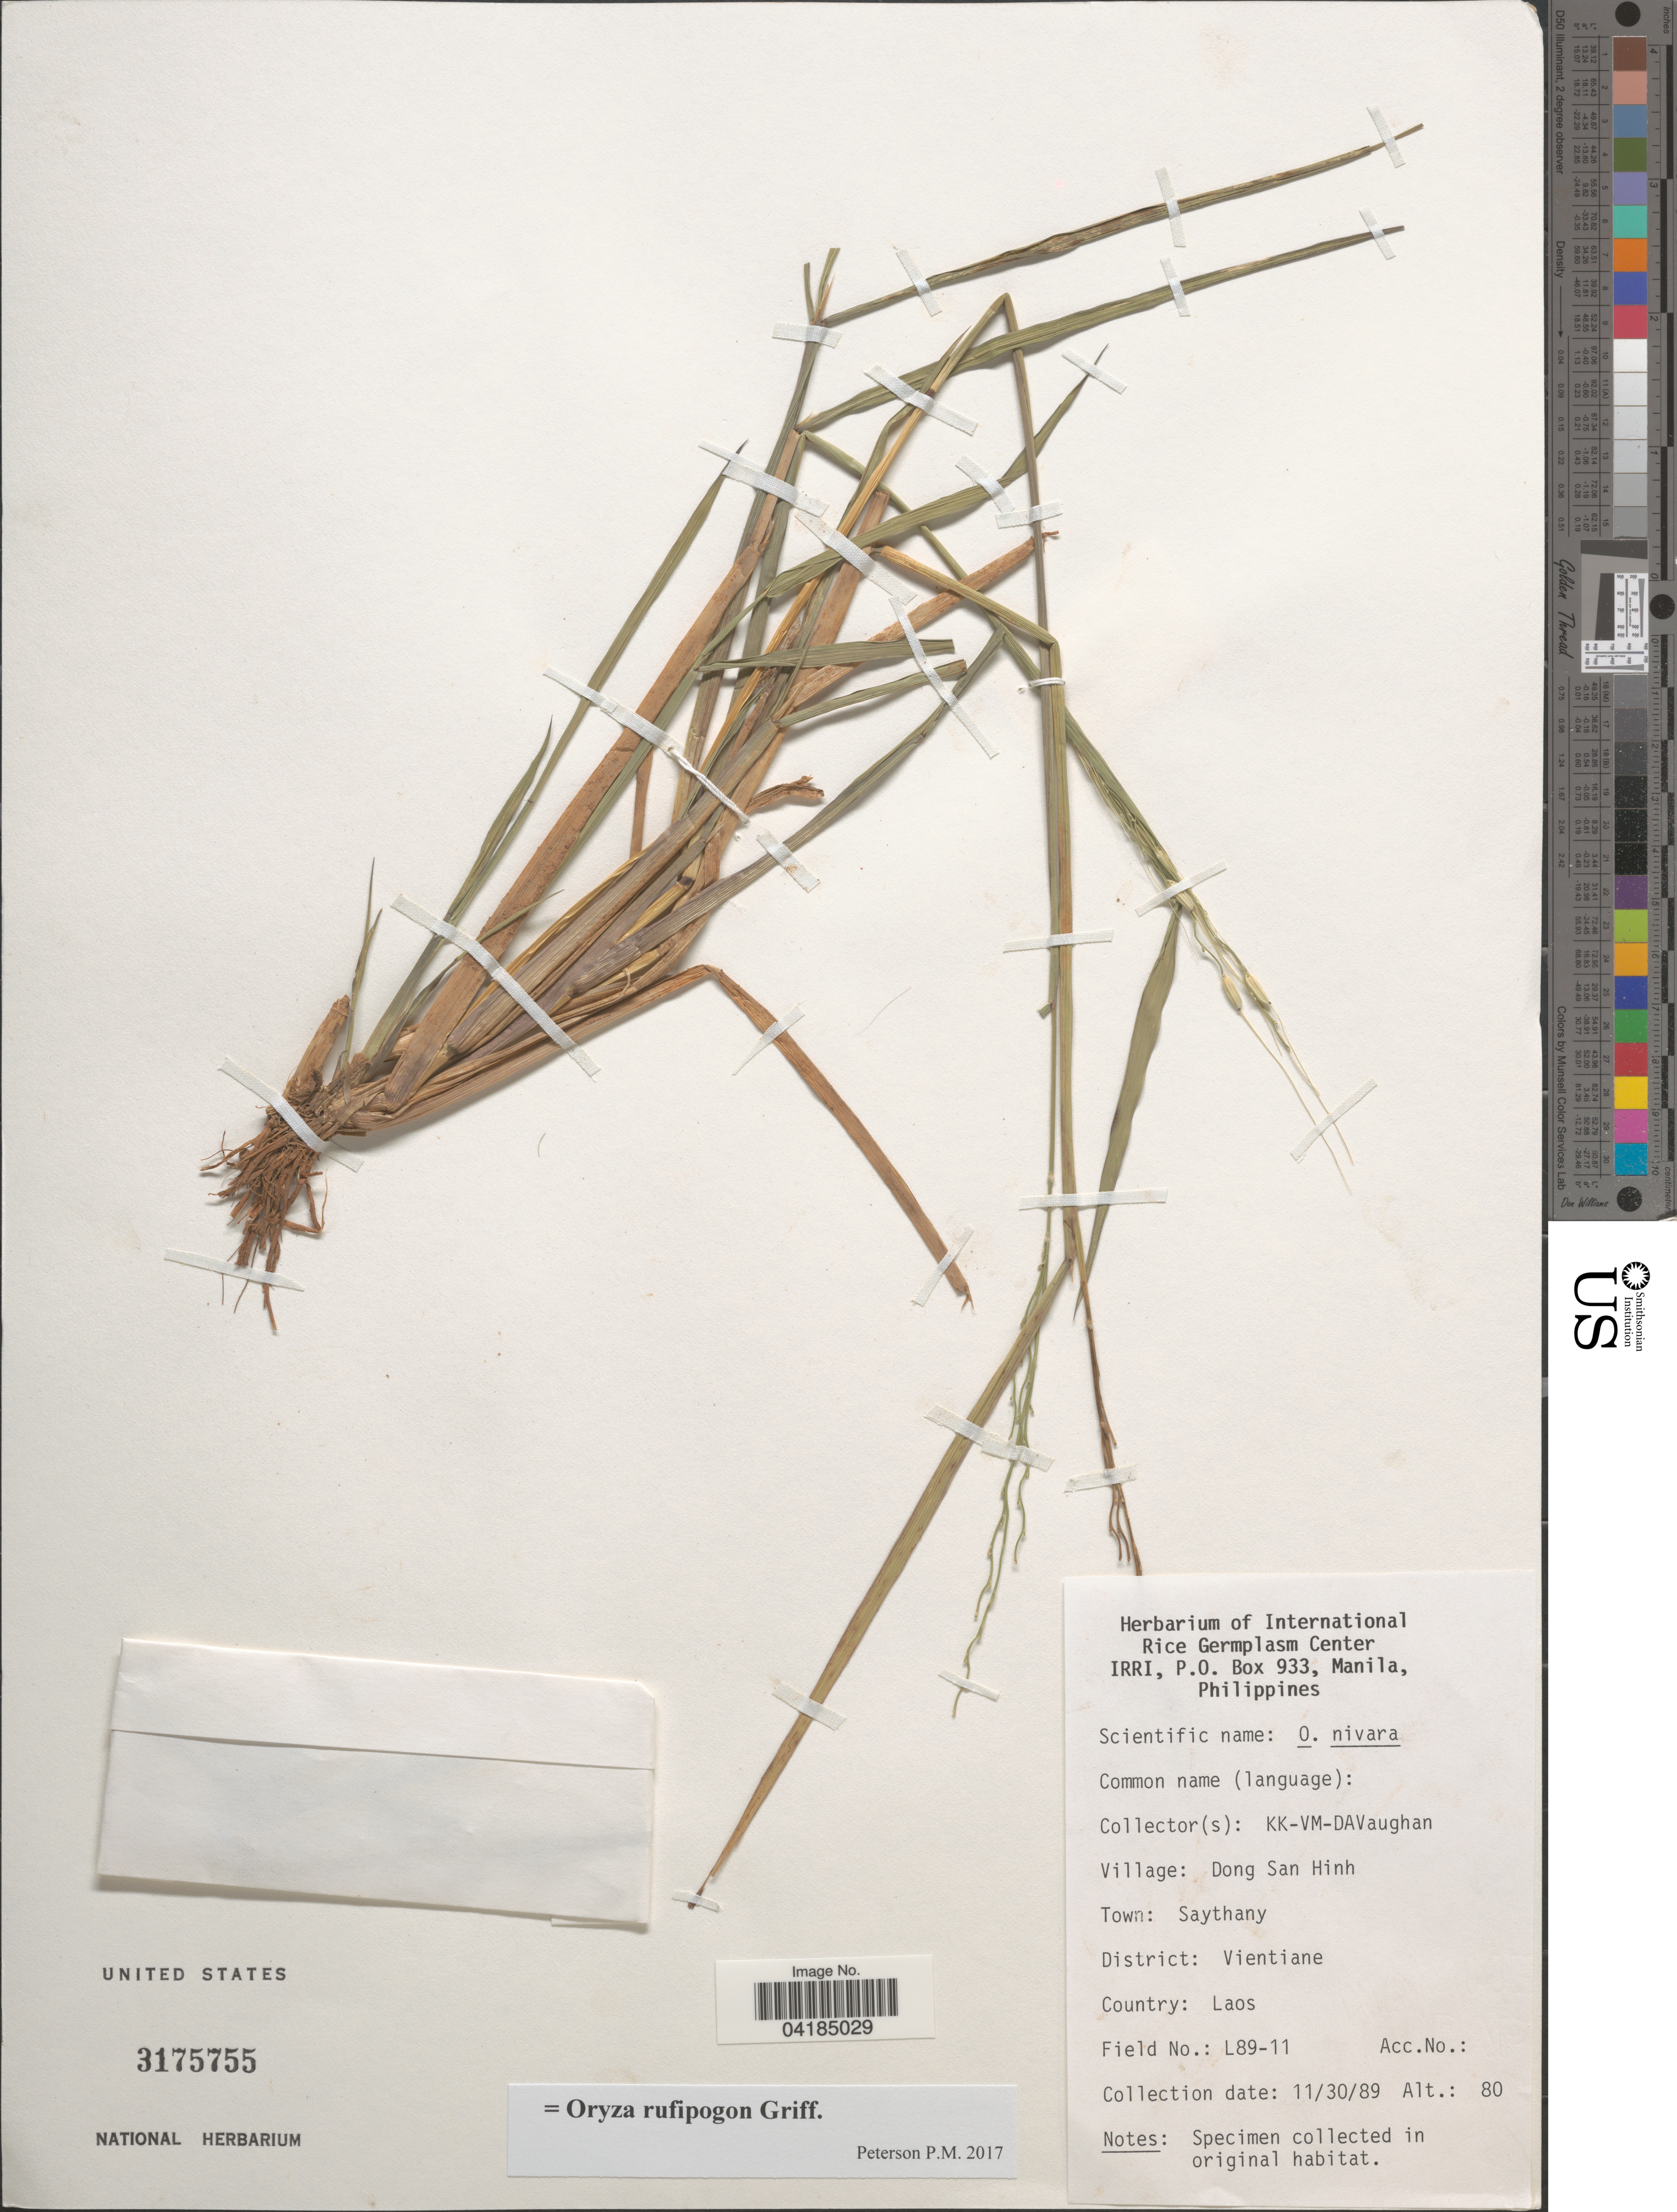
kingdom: Plantae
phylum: Tracheophyta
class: Liliopsida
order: Poales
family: Poaceae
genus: Oryza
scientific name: Oryza rufipogon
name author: Griffith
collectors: K. K., V. M. & D. Vaughan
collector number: L89-11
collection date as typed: Transcribed d/m/y: 30/11/89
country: Laos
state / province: Viangchan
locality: Village: Dong San Hinh. Town: Saythany. District: Vientiane.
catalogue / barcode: US 3175755